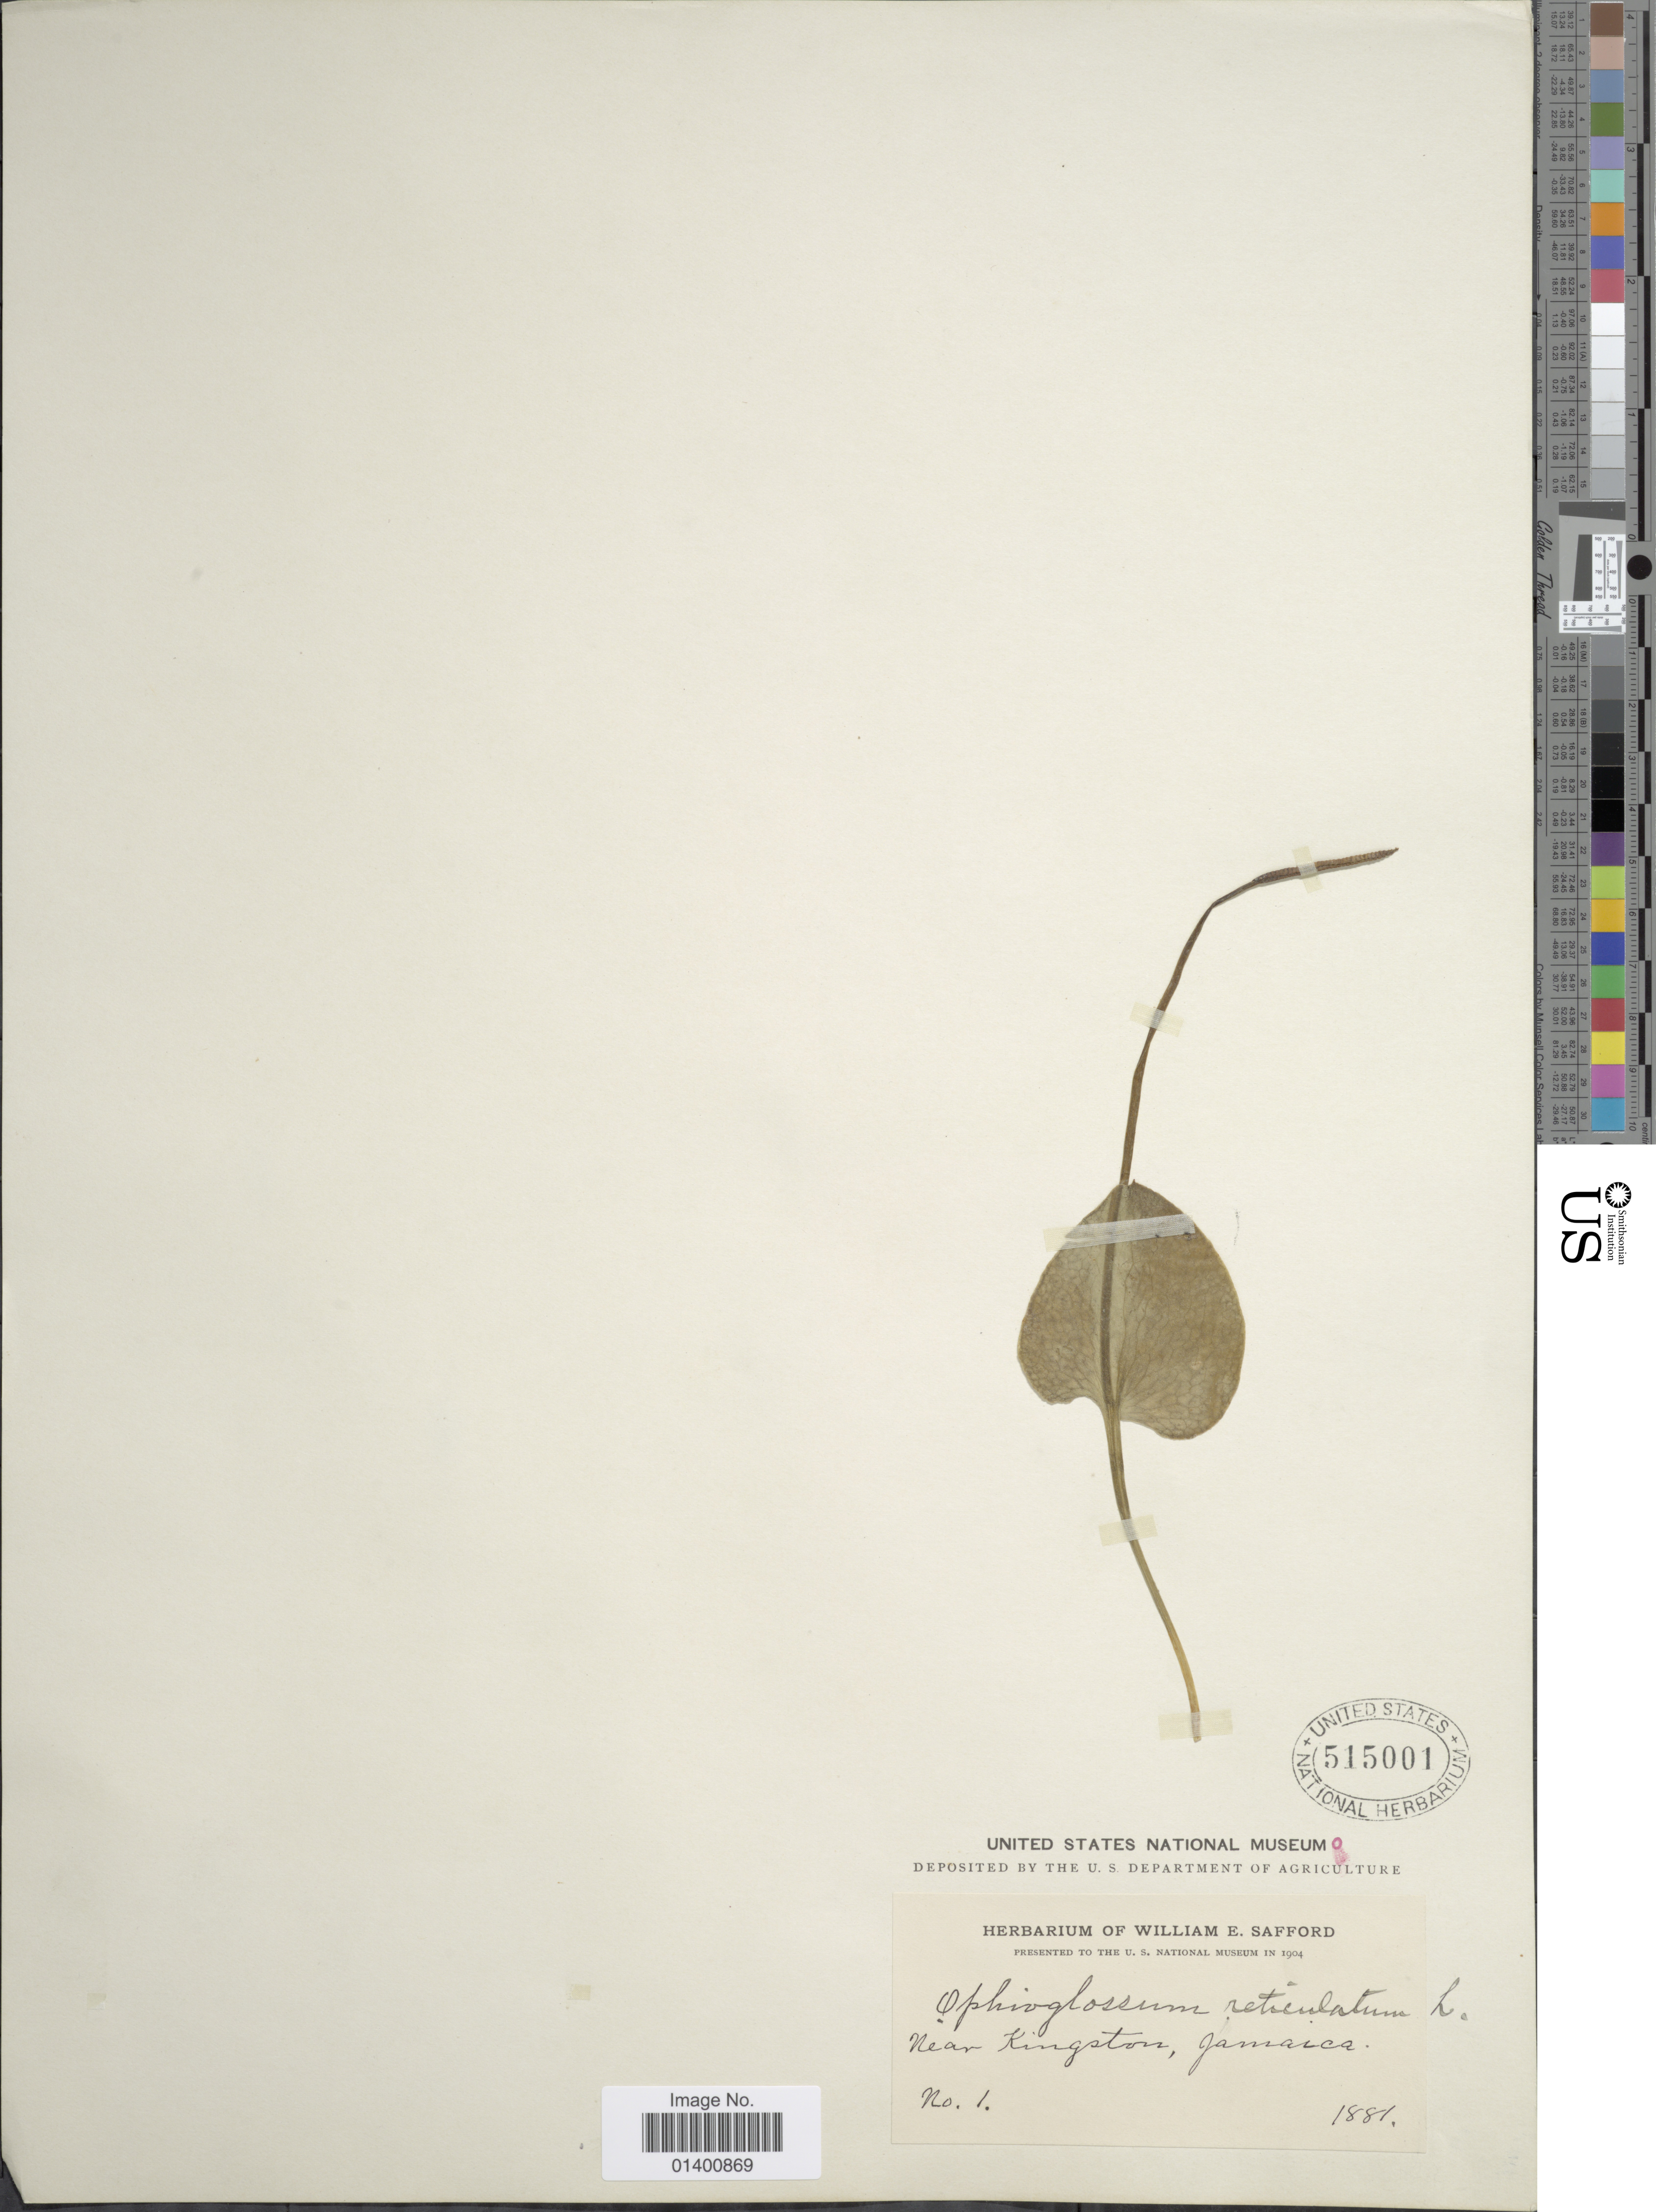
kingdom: Plantae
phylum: Tracheophyta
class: Polypodiopsida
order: Ophioglossales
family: Ophioglossaceae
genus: Ophioglossum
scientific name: Ophioglossum reticulatum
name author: L.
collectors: ex herb. W. E. Safford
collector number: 1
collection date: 1881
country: Jamaica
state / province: Kingston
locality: Near Kingston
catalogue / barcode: US 515001